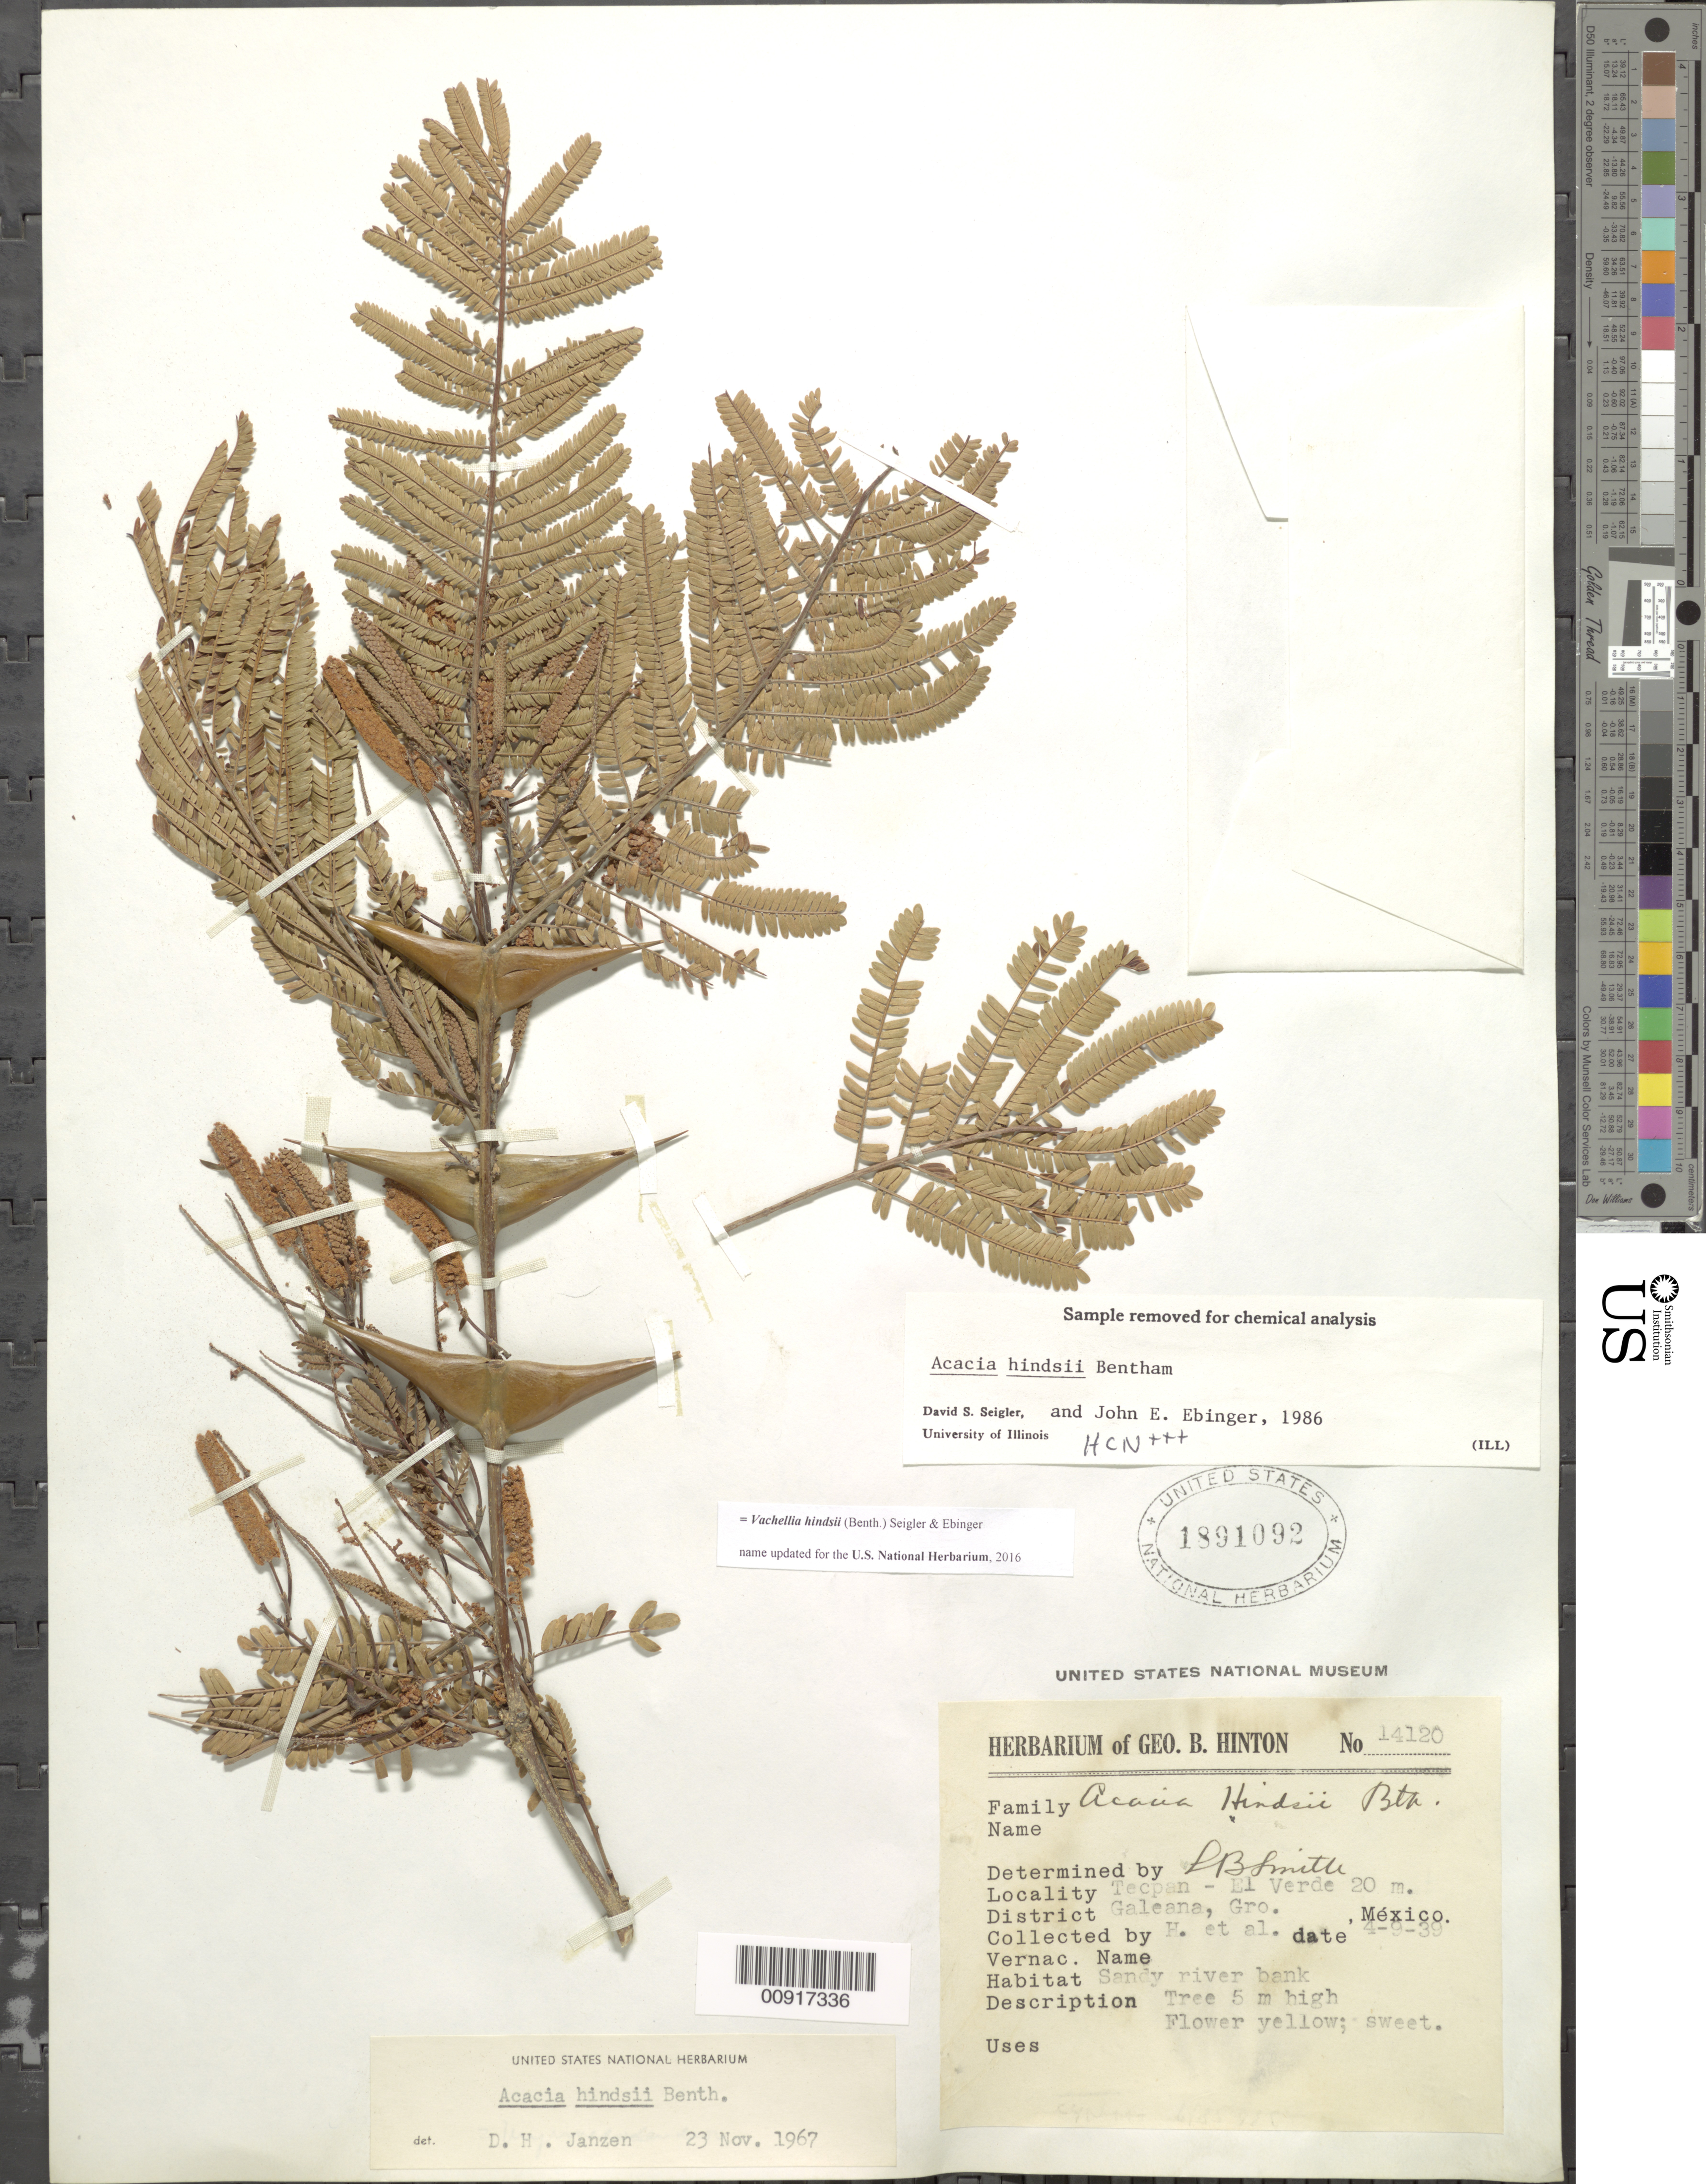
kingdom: Plantae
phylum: Tracheophyta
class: Magnoliopsida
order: Fabales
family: Fabaceae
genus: Vachellia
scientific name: Vachellia hindsii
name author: (Benth.) Seigler & Ebinger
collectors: G. B. Hinton & et al.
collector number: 14120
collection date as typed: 09 Apr 1939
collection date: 1939-04-09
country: Mexico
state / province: Guerrero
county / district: Galeana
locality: Tecpan - El Verde, District Galeana, Guerrero.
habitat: Sandy river bank.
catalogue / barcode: US 1891092